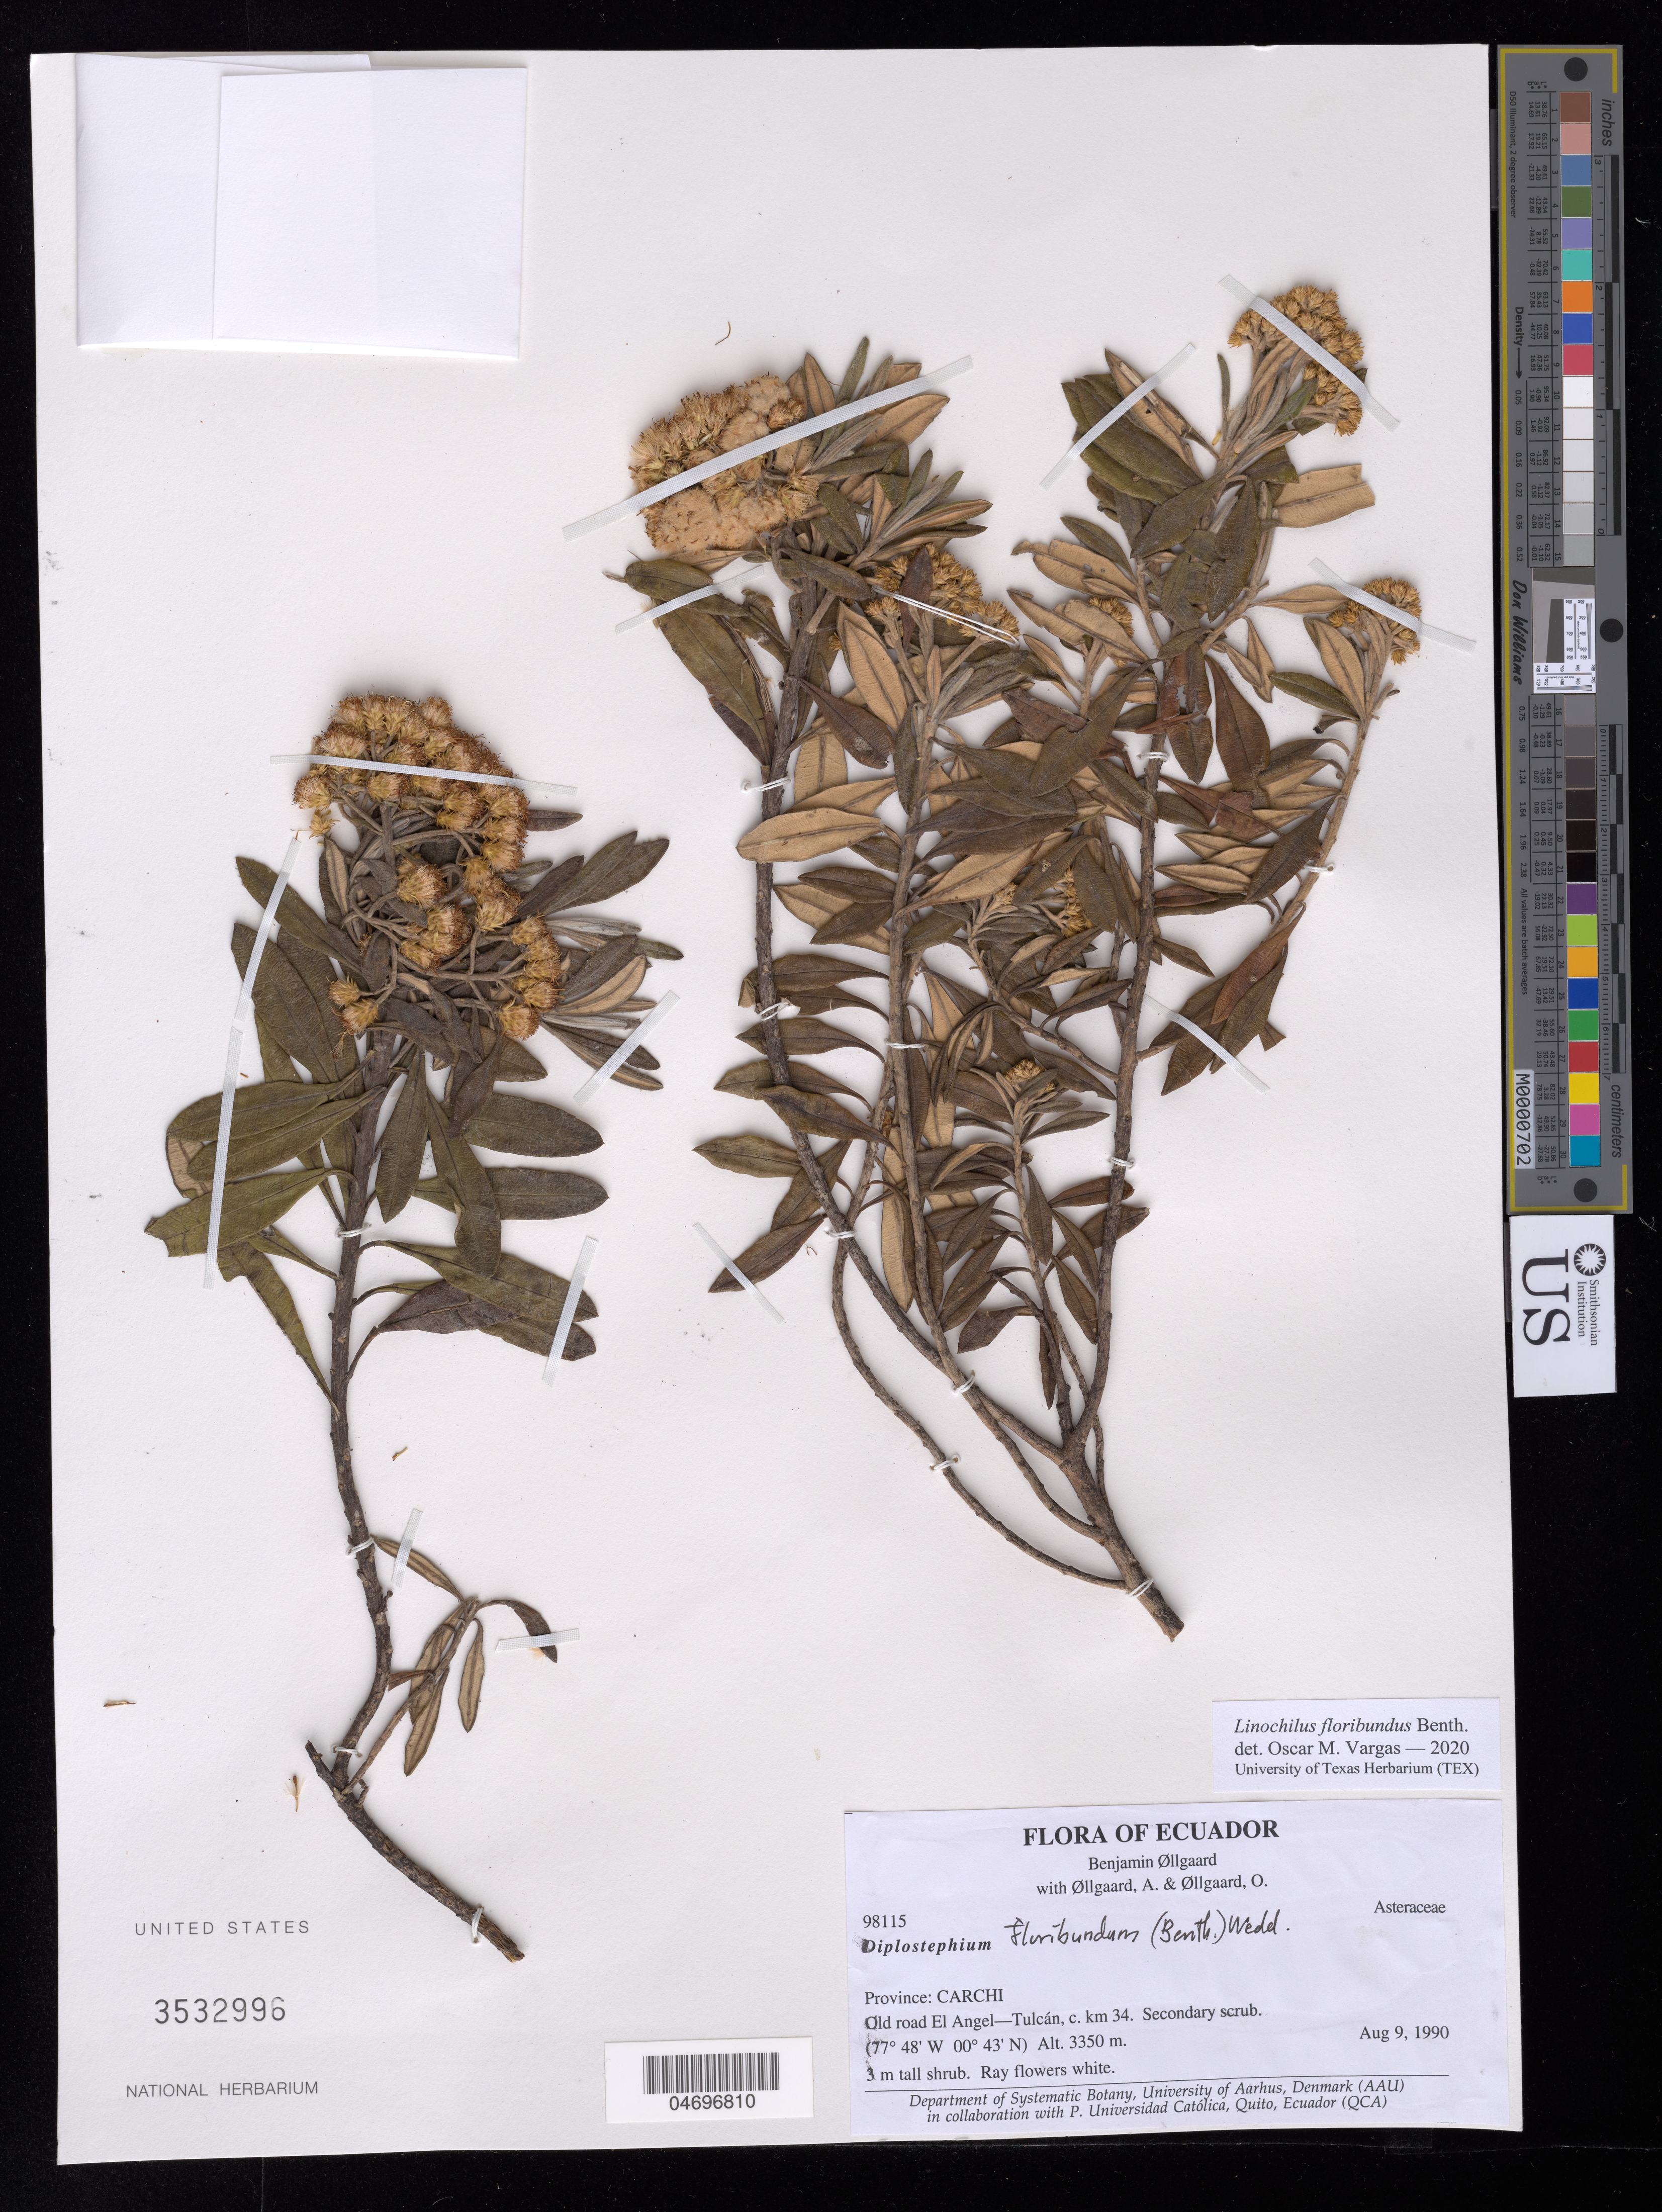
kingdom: Plantae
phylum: Tracheophyta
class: Magnoliopsida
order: Asterales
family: Asteraceae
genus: Linochilus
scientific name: Linochilus floribundus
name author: Benth.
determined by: Vargas, Oscar M.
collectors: B. Øllgaard, A. Øllgaard & O. Øllgaard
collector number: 98115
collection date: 1990-08-09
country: Ecuador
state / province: Carchi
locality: Old road El Angel - Tulcan, c. km 34.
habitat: Secondary scrub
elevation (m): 3350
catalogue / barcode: US 3532996